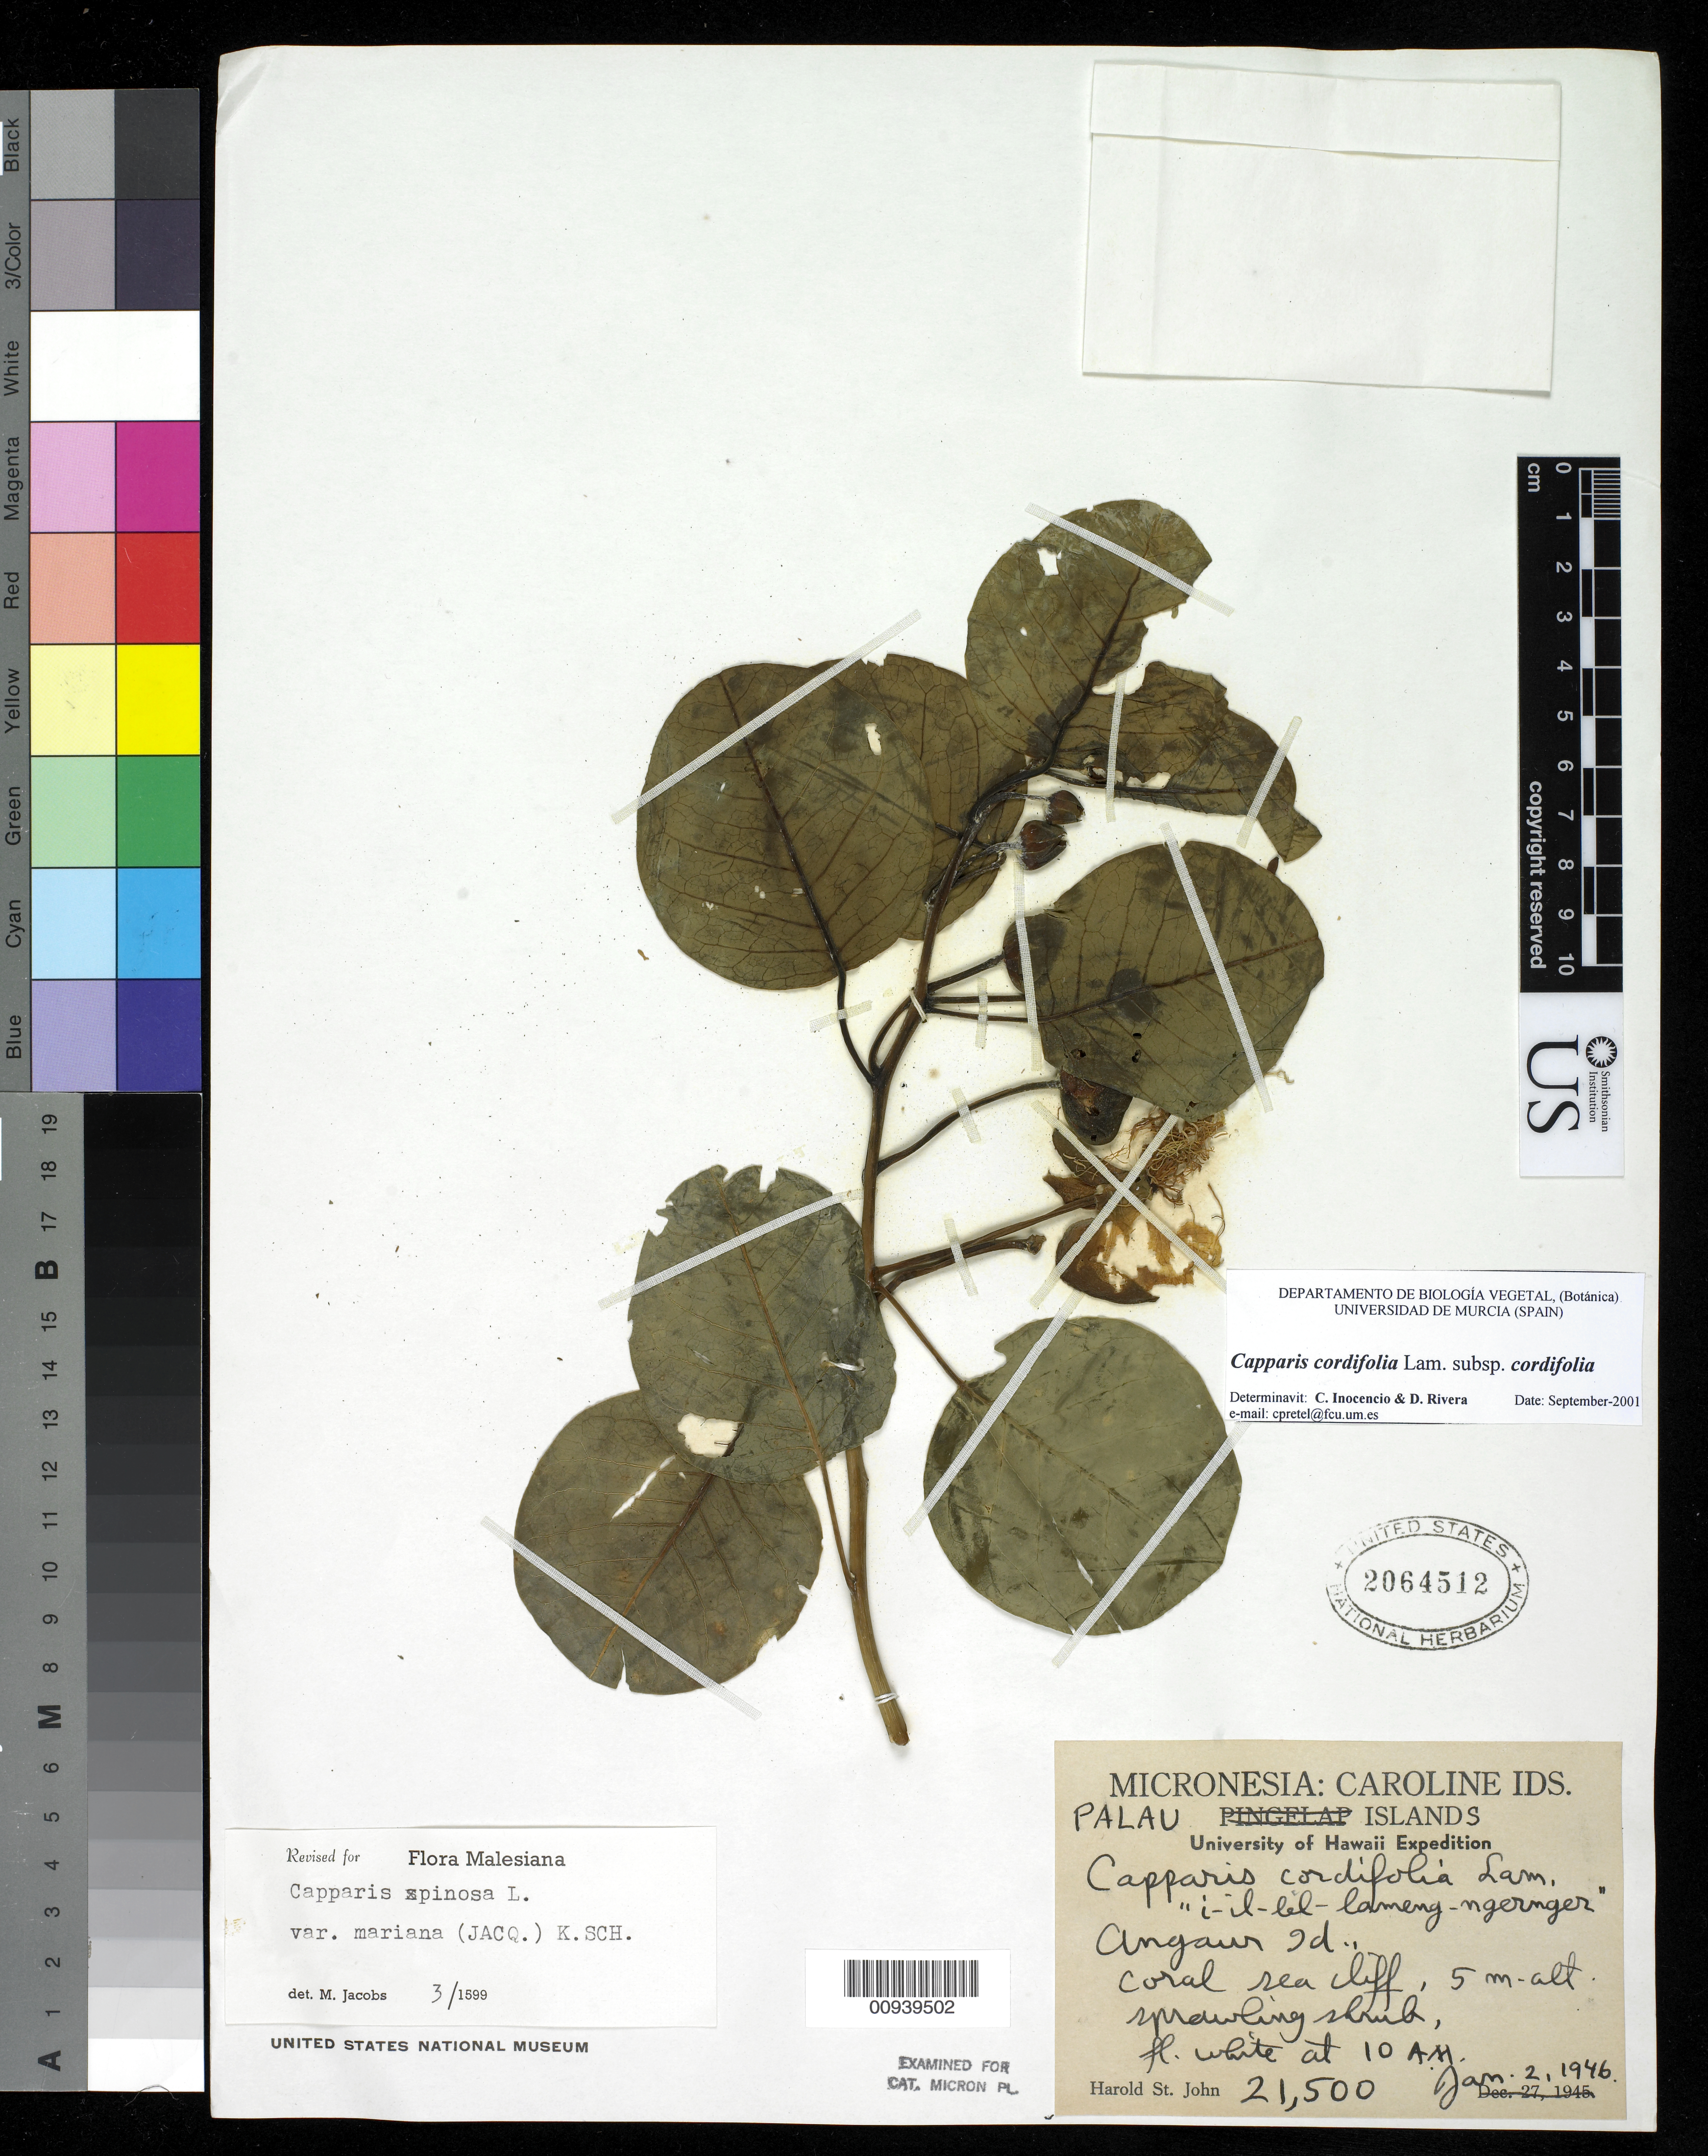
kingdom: Plantae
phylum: Tracheophyta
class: Magnoliopsida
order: Brassicales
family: Capparaceae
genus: Capparis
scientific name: Capparis spinosa subsp. cordifolia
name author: (Lam.) Fici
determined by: Wagner, W. L., (BOT), Smithsonian Institution - National Museum of Natural History (UNITED STATES)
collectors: H. St. John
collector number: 21500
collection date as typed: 02 Jan 1946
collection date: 1946-01-02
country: Palau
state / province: Angaur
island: Ngeaur [Angaur]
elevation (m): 5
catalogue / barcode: US 2064512